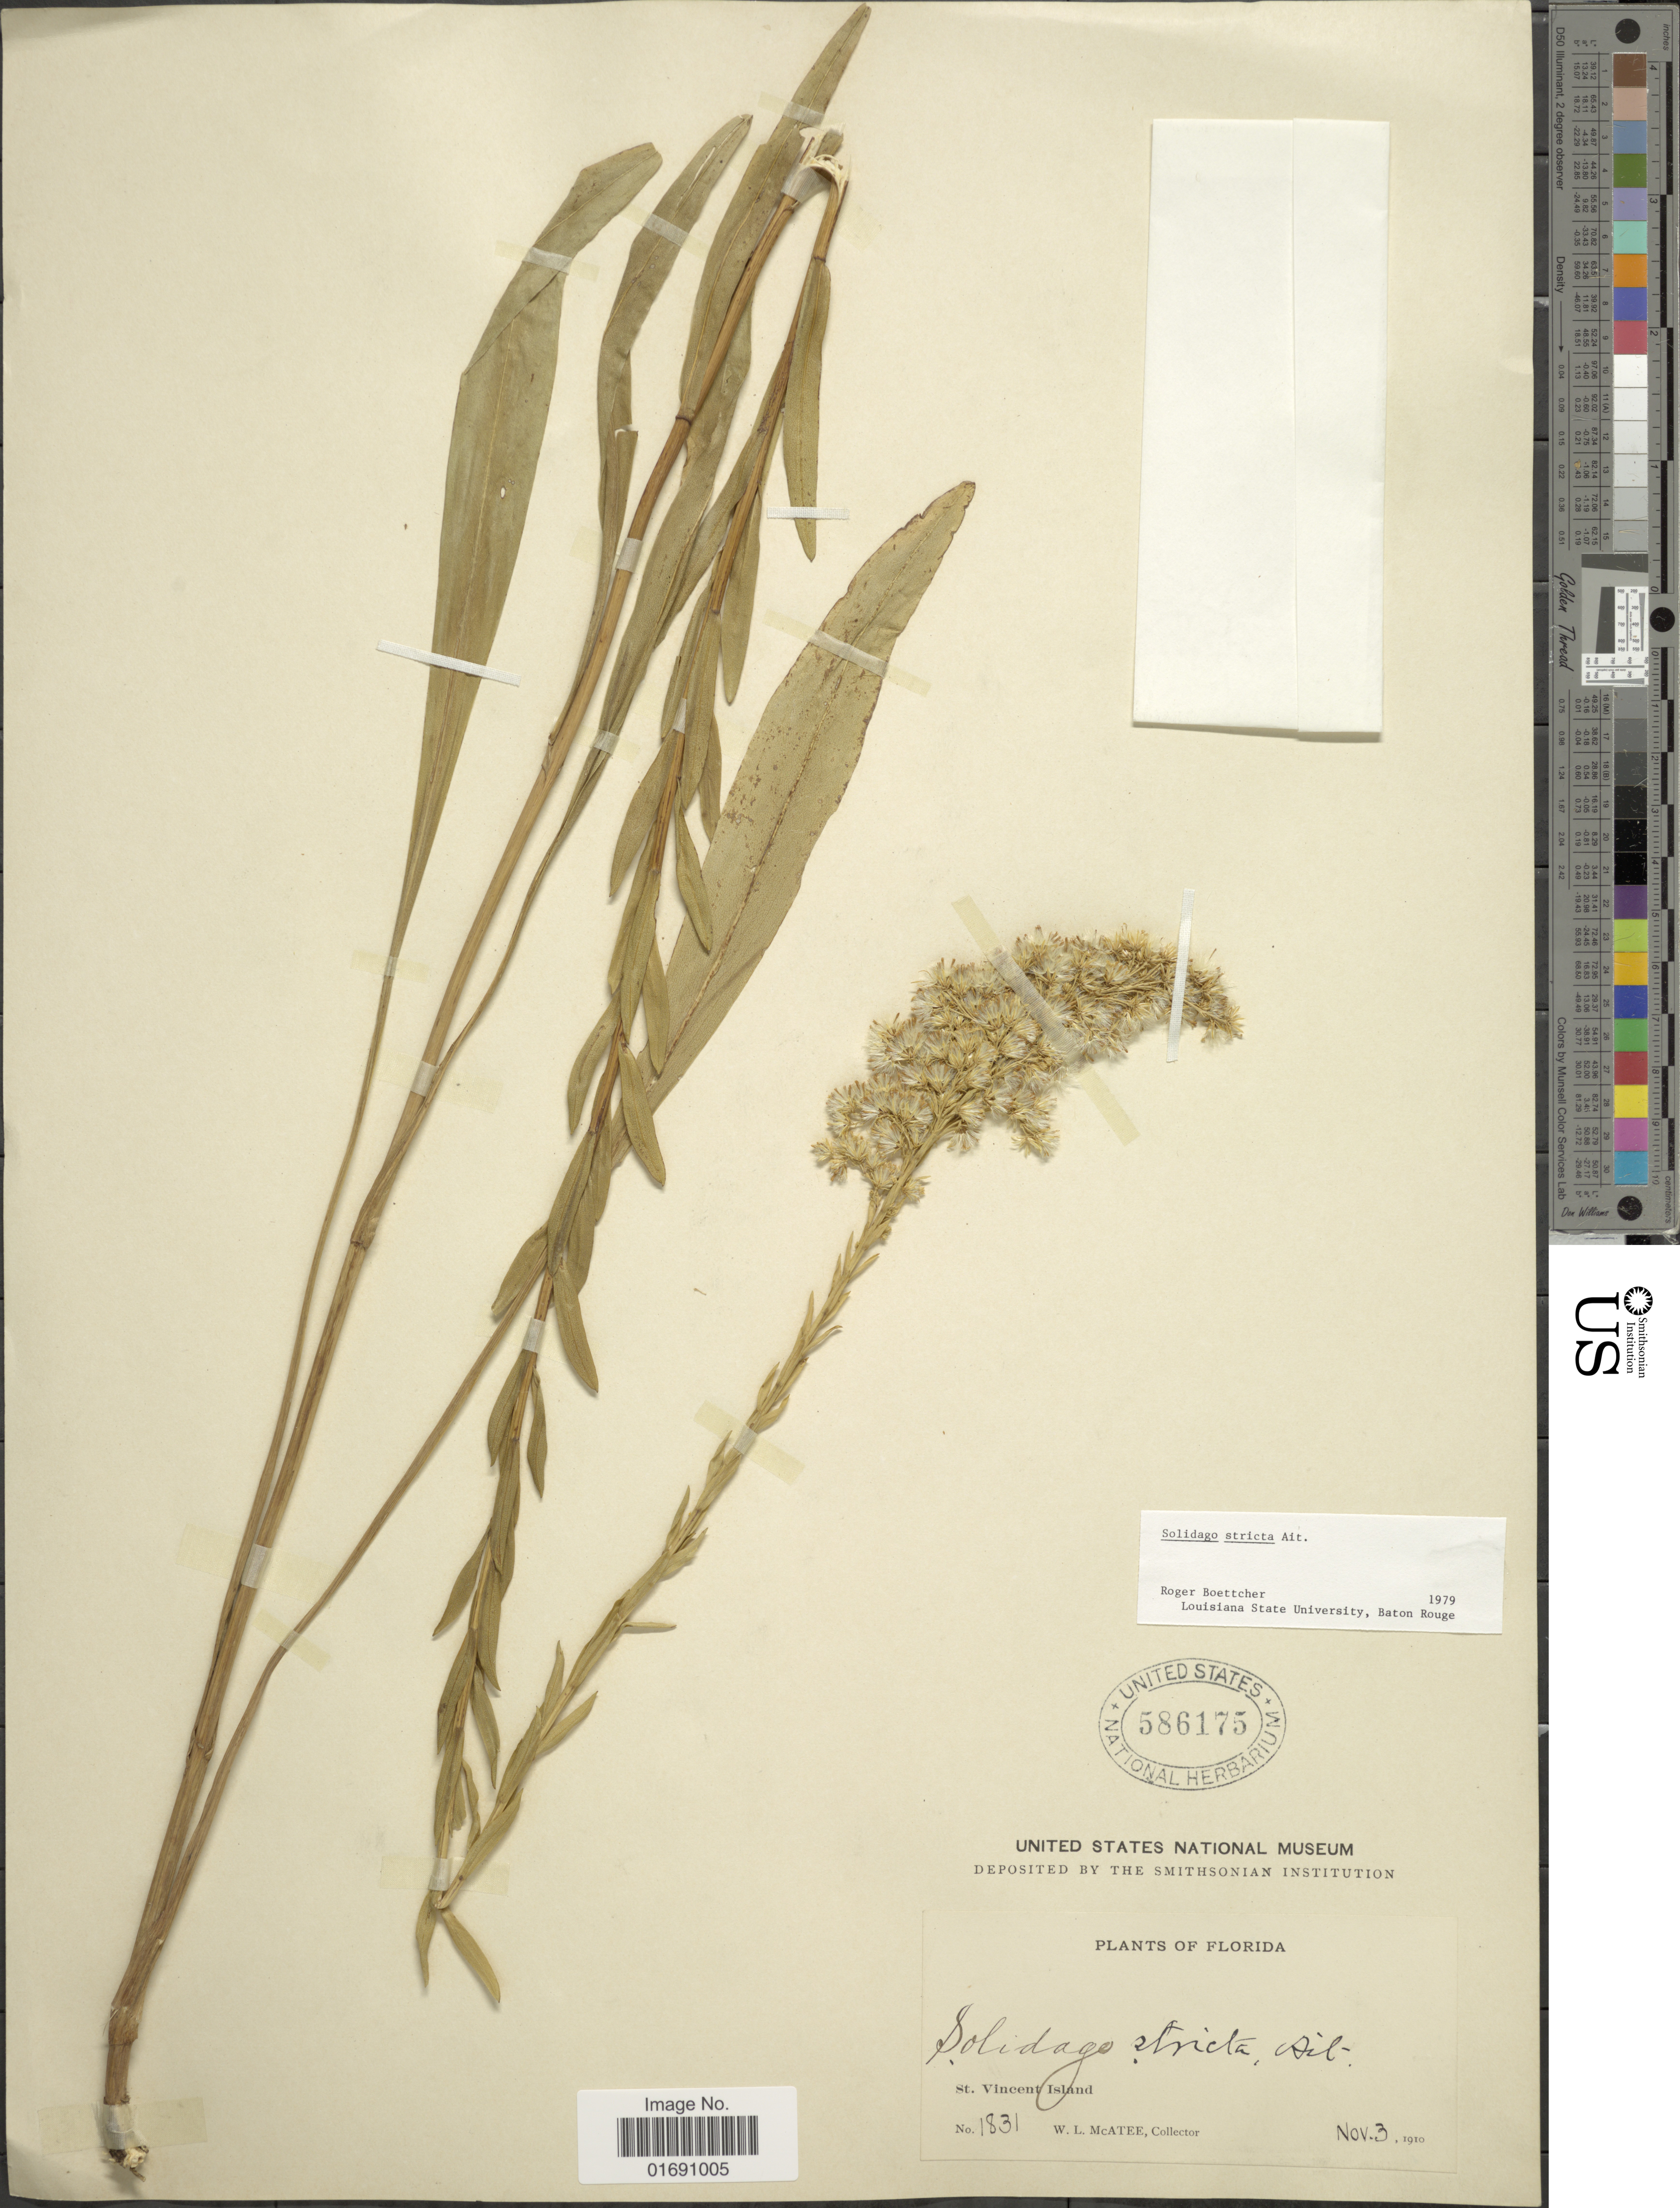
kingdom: Plantae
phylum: Tracheophyta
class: Magnoliopsida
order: Asterales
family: Asteraceae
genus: Solidago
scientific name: Solidago stricta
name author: Aiton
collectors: W. McAtee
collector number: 1831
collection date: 1910-11-03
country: United States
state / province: Florida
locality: St. Vincent Island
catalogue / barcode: US 586175